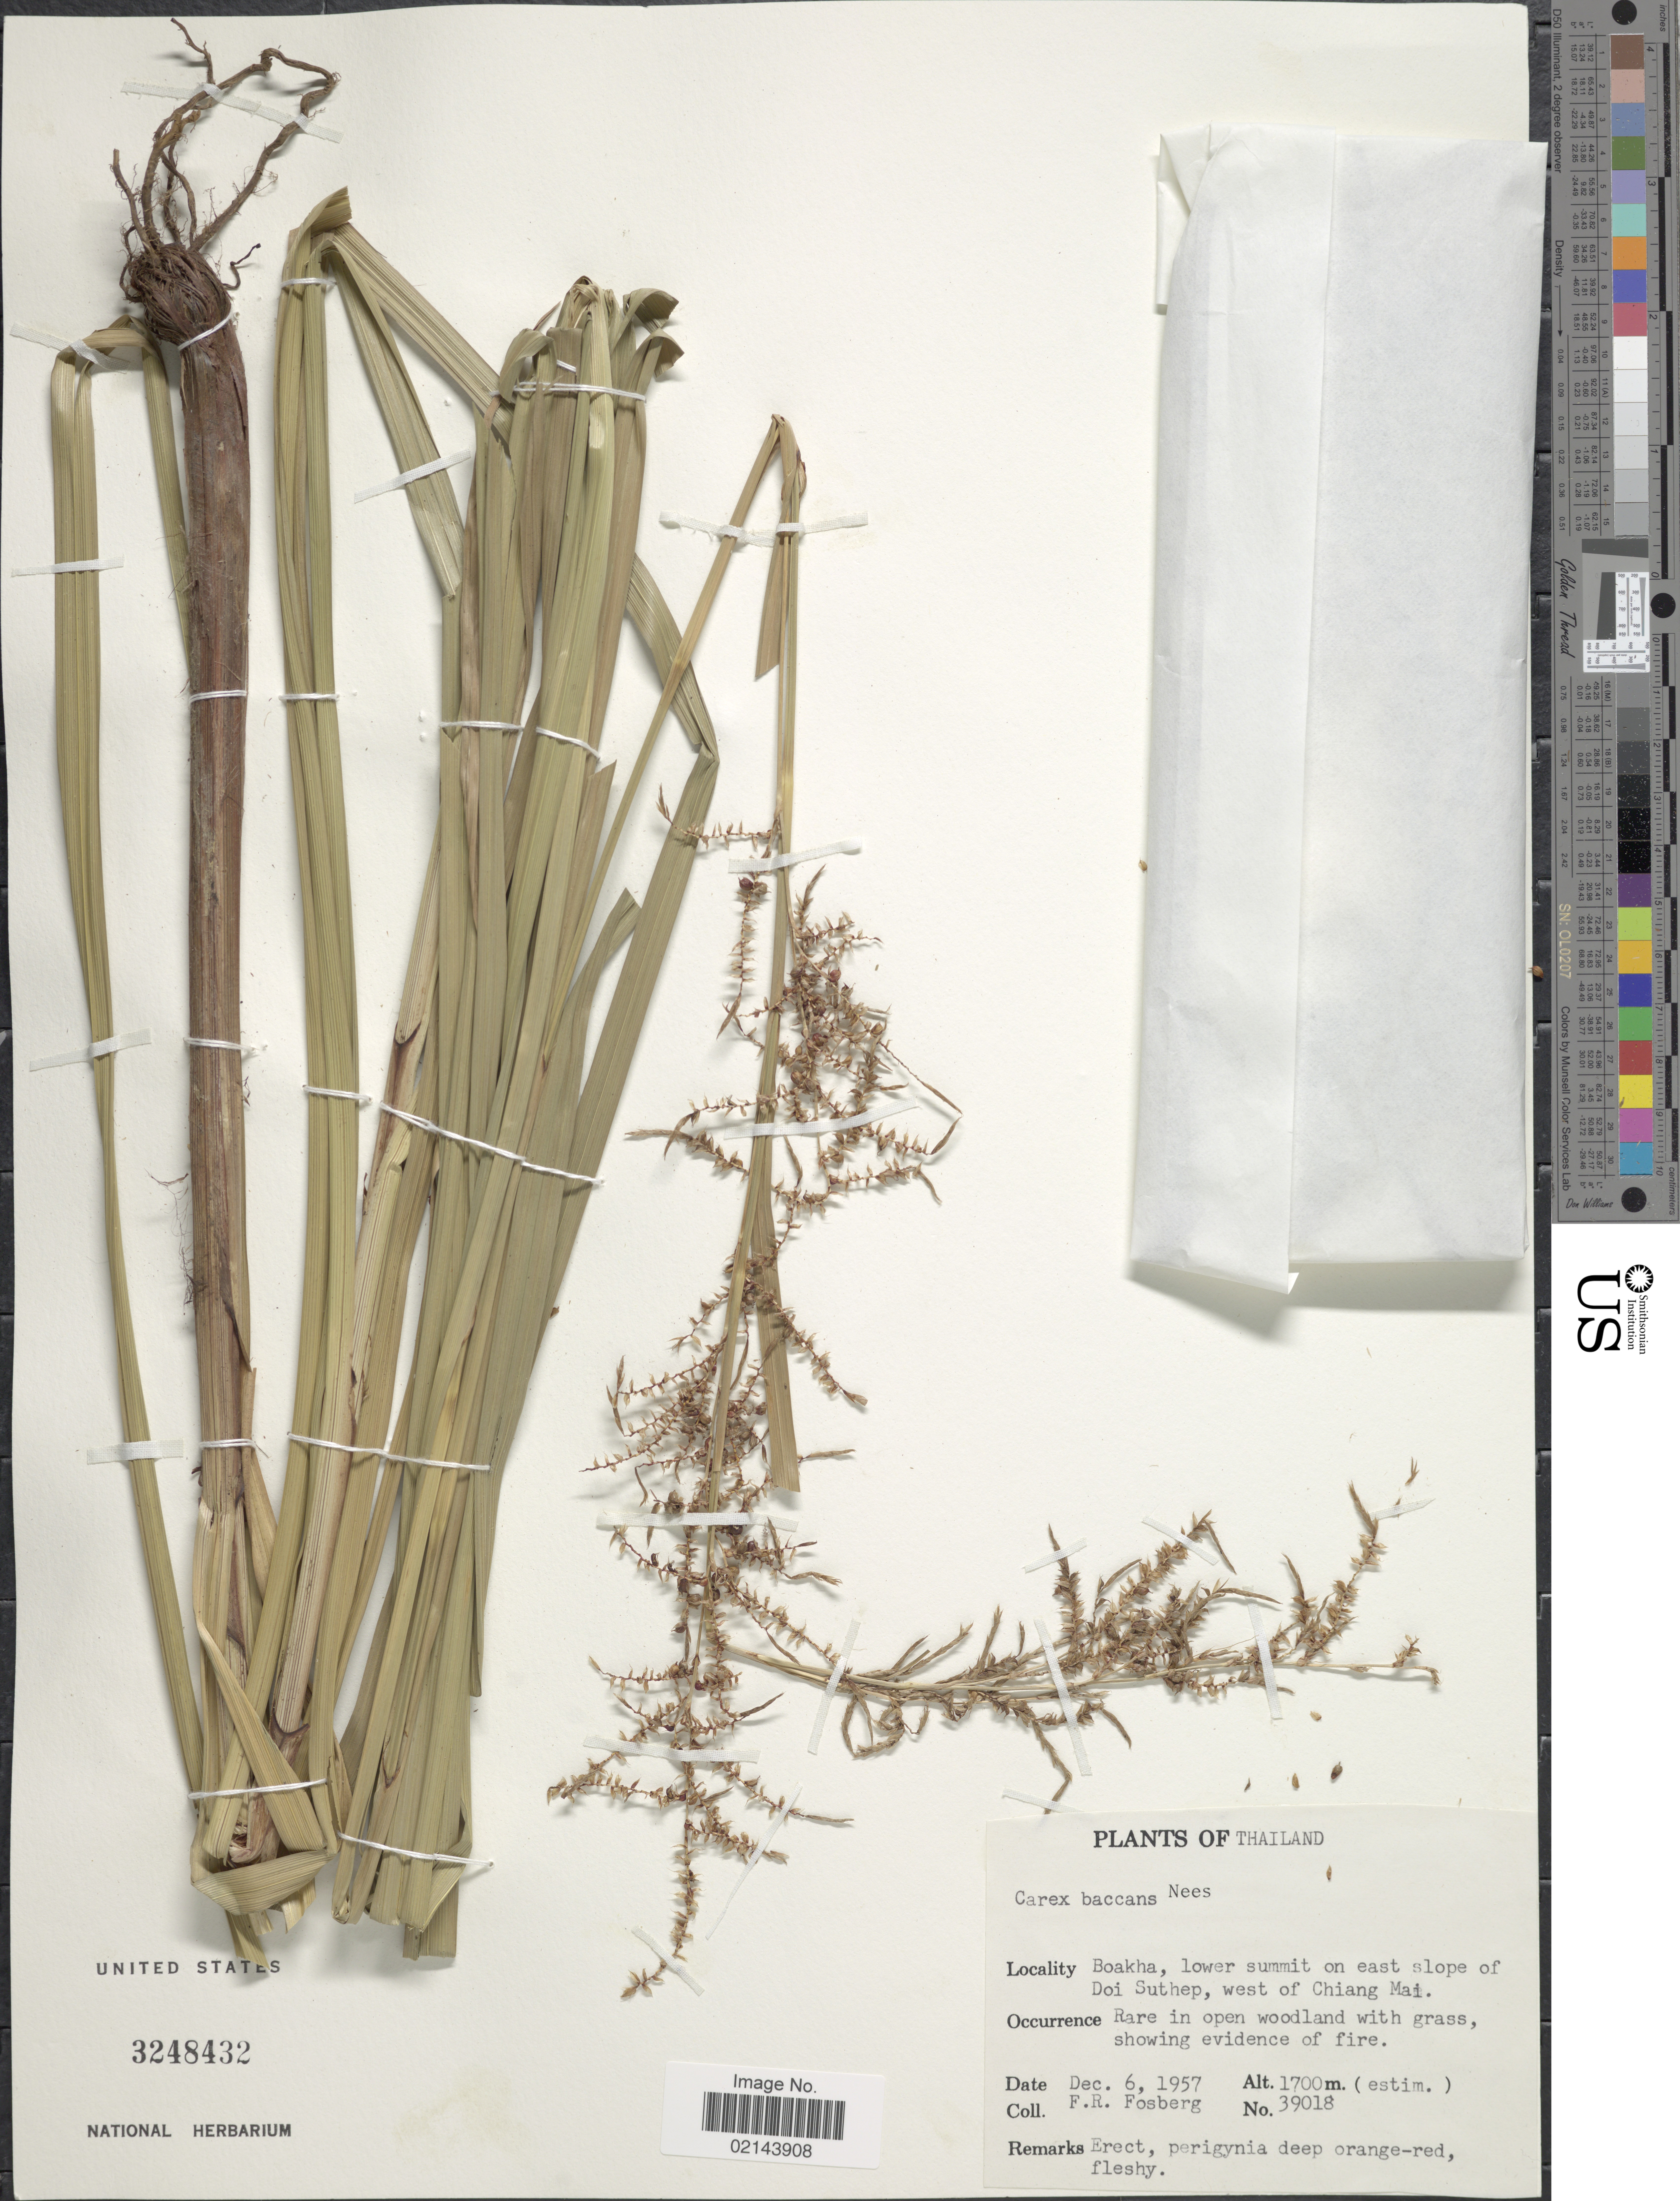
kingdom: Plantae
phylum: Tracheophyta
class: Liliopsida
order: Poales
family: Cyperaceae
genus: Carex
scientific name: Carex baccans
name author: Nees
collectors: F. R. Fosberg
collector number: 39018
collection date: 1957-12-06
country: Thailand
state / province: Chiang Mai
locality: Boakha, lower summit on east slope of Doi Suthep, west of Chiang Mai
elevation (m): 1700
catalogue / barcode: US 3248432